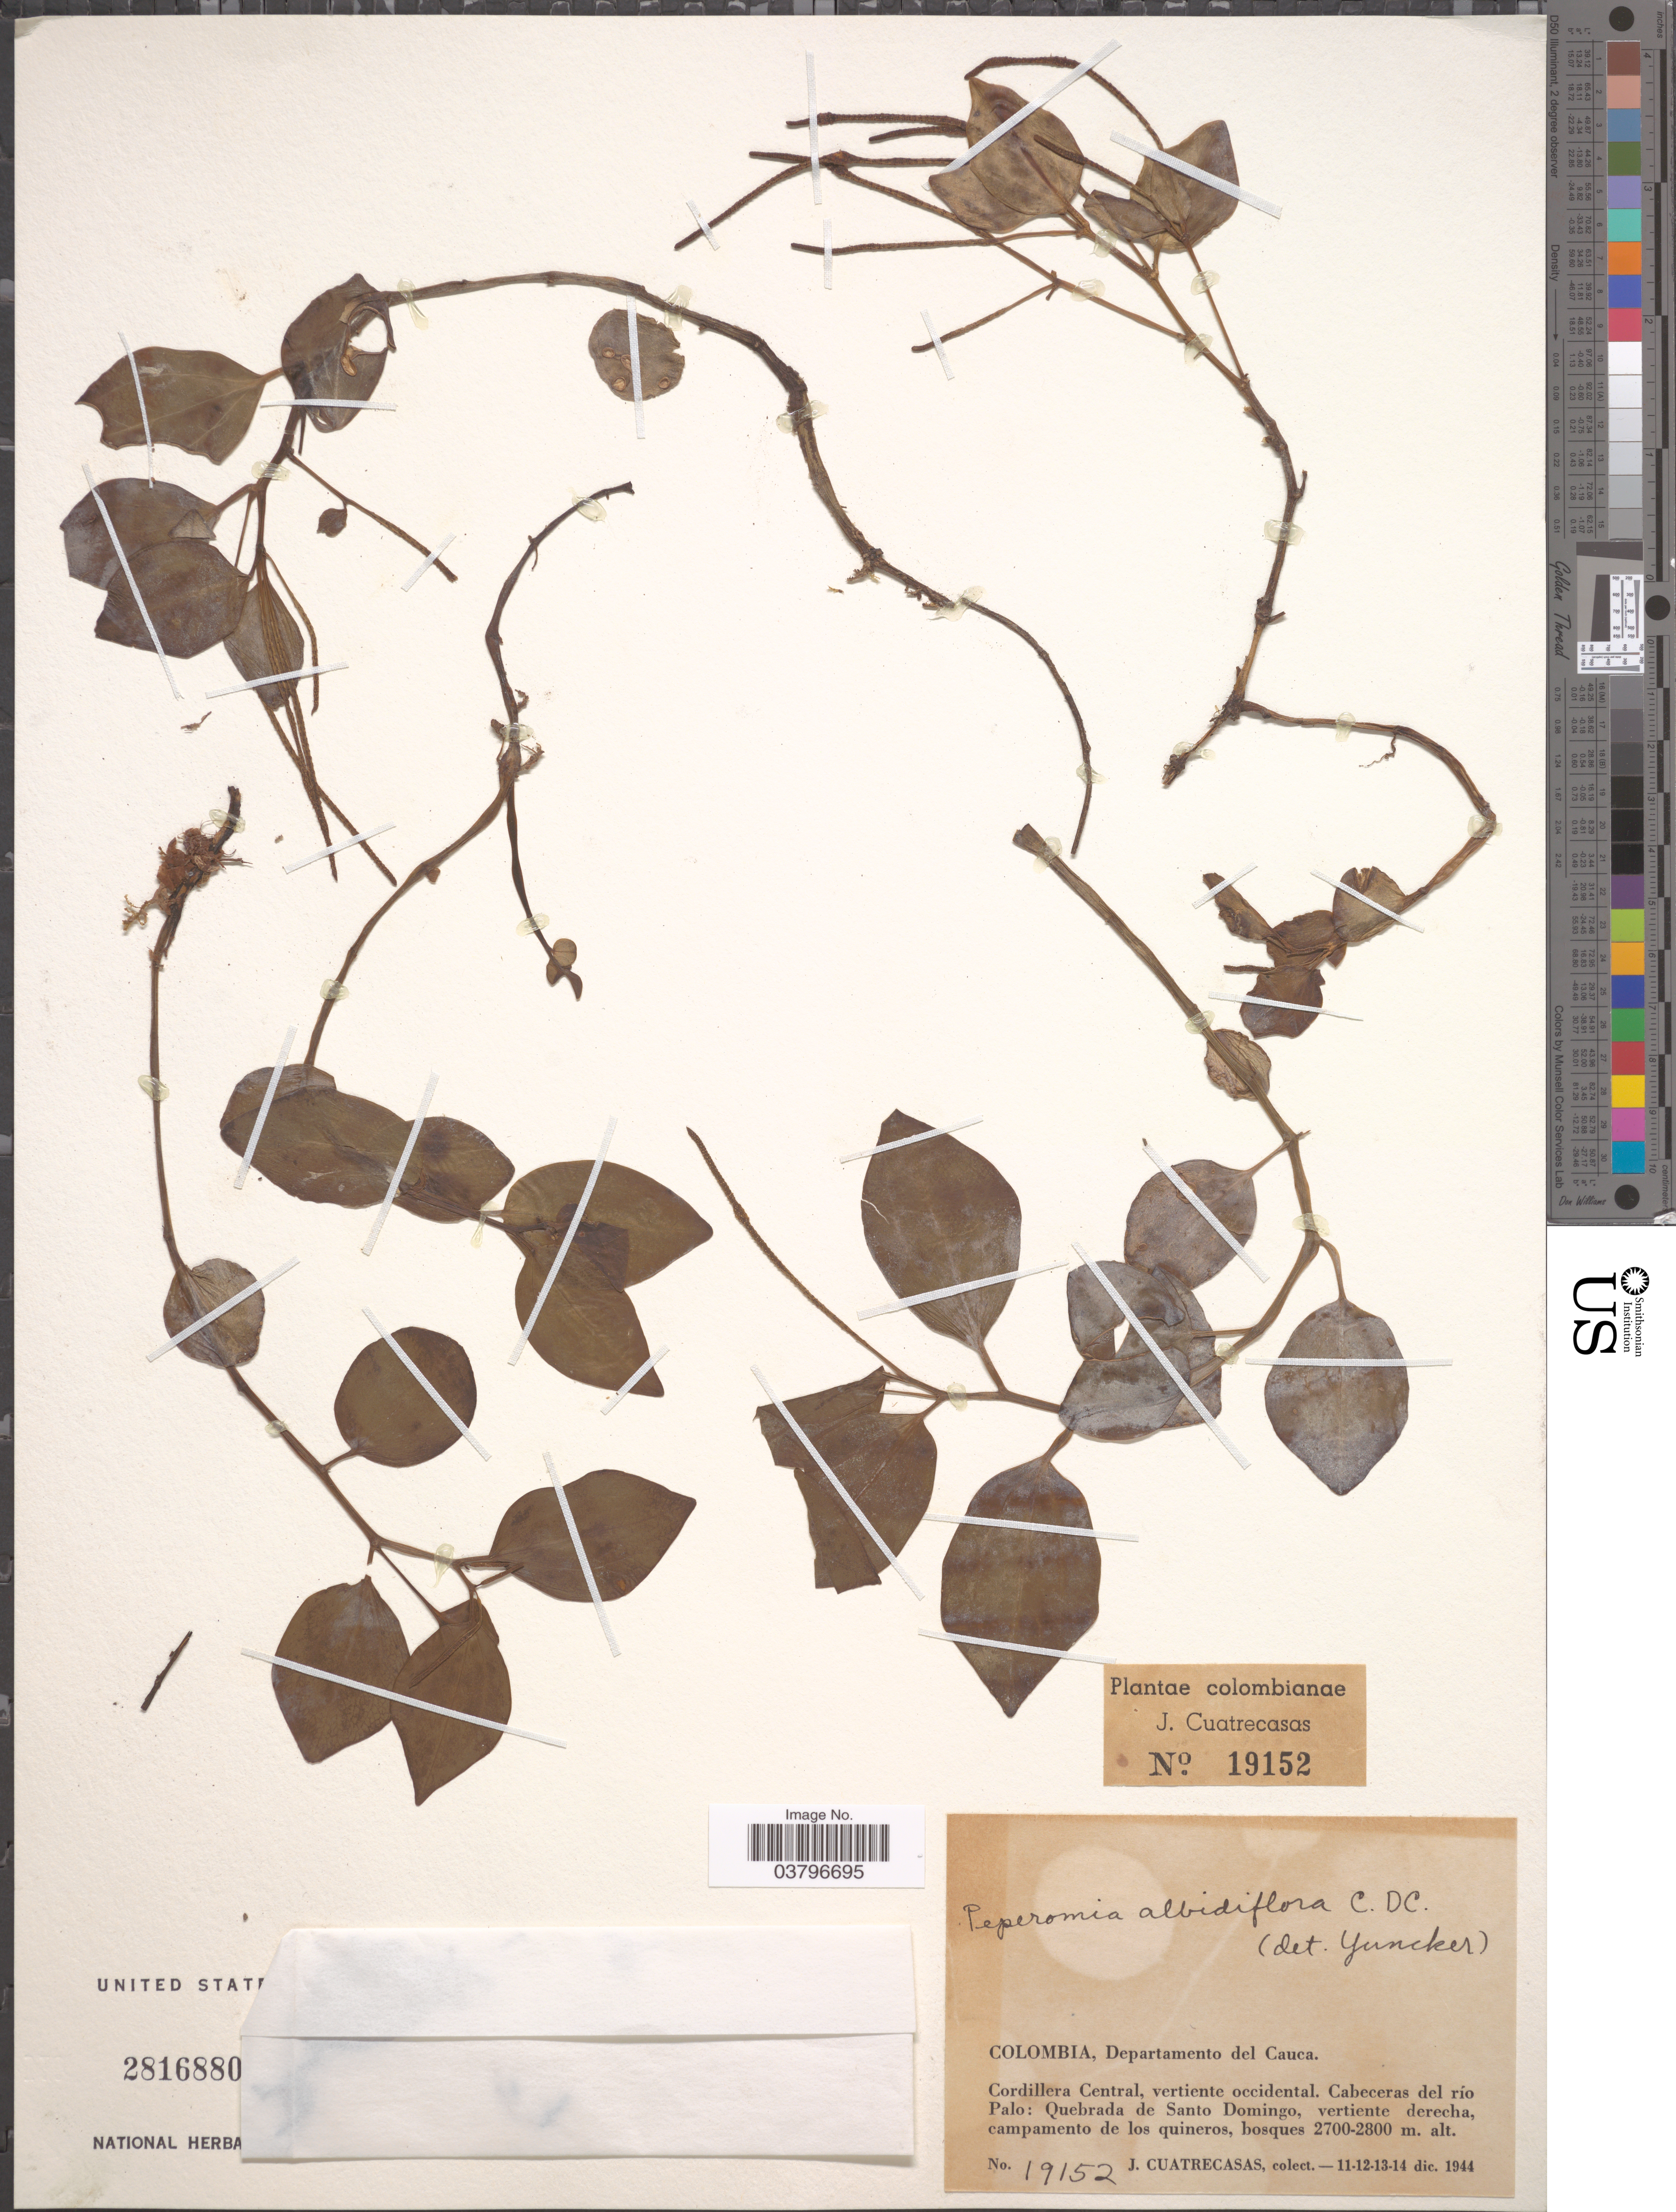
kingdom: Plantae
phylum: Tracheophyta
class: Magnoliopsida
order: Piperales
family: Piperaceae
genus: Peperomia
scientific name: Peperomia albidiflora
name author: C. DC.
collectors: J. Cuatrecasas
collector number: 19152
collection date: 1944-12-11/1944-12-14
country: Colombia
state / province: Cauca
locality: Departamento del Cauca. Cordillera Central, vertiente occidental. Cabeceras del río Palo: Quebrada de Santo Domingo, vertiente derecha.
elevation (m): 2700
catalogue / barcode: US 2816880